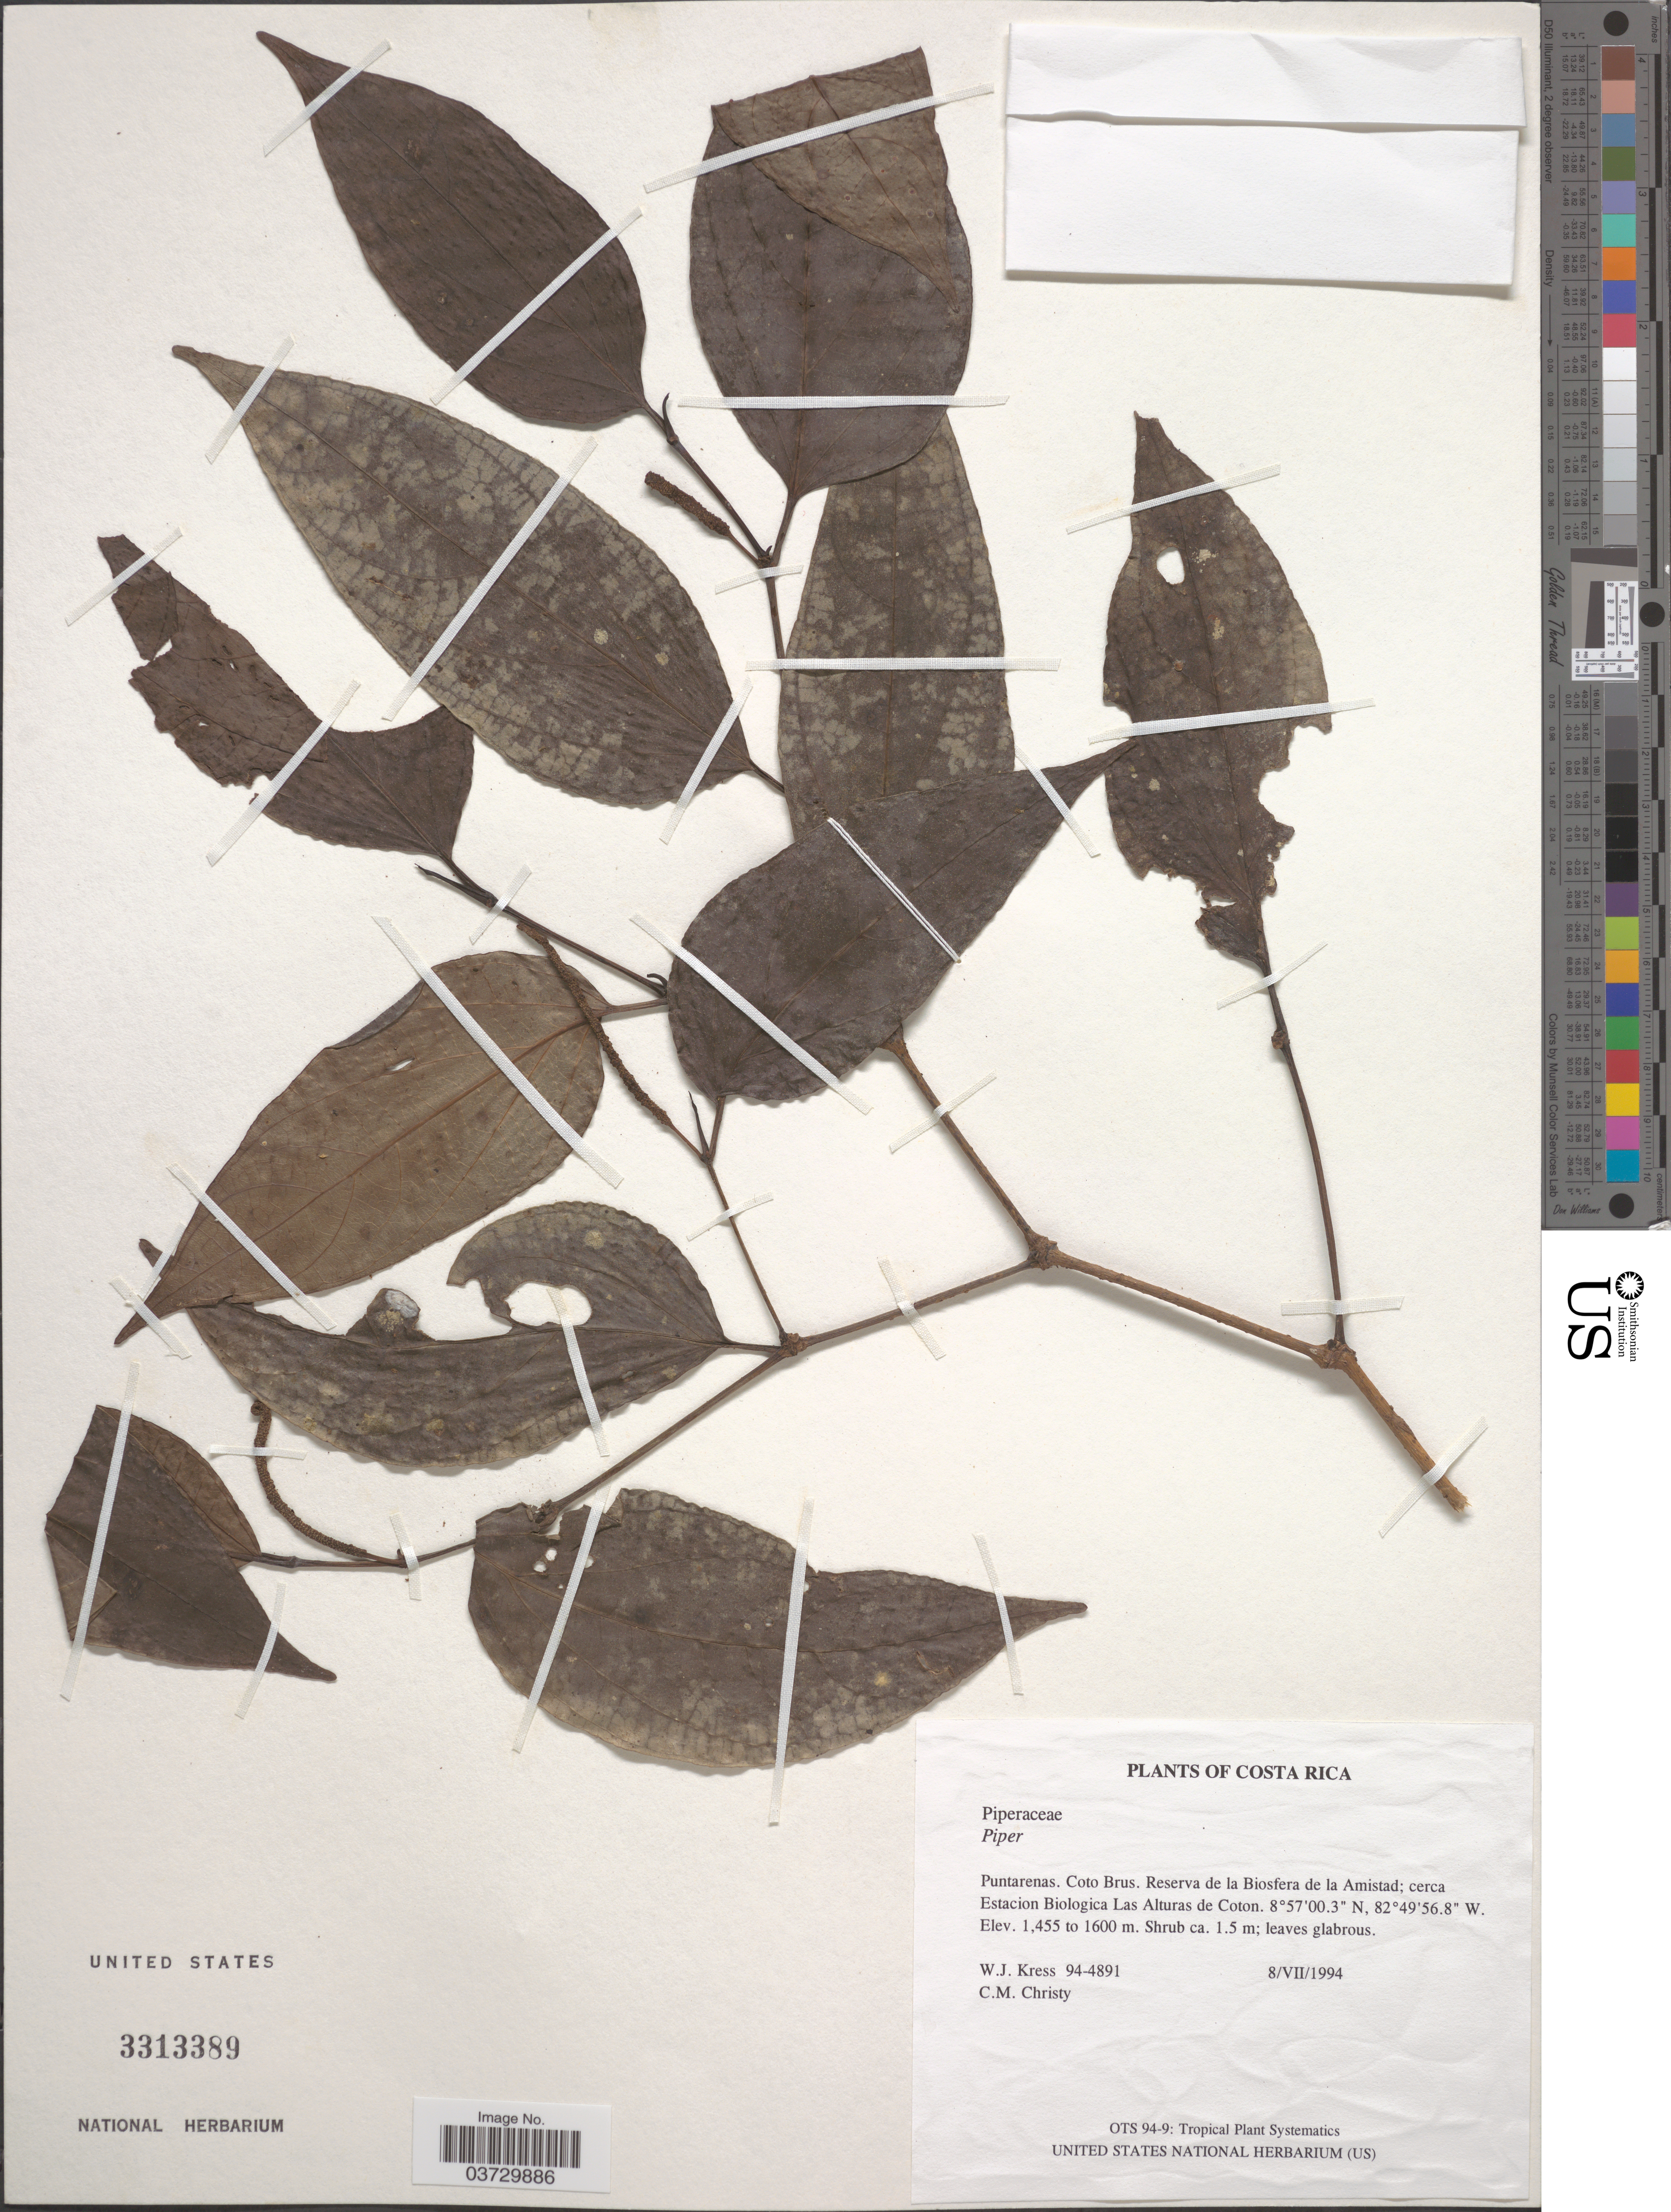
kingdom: Plantae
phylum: Tracheophyta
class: Magnoliopsida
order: Piperales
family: Piperaceae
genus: Piper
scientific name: Piper sp.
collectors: W. J. Kress & C. M. Christy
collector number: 94-4891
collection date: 1994-07-08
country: Costa Rica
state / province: Puntarenas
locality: Coto Brus. Reserva de la Biosfera de la Amistad; cerca Estacion Biologica Las Alturas de Coton.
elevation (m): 1455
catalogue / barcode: US 3313389